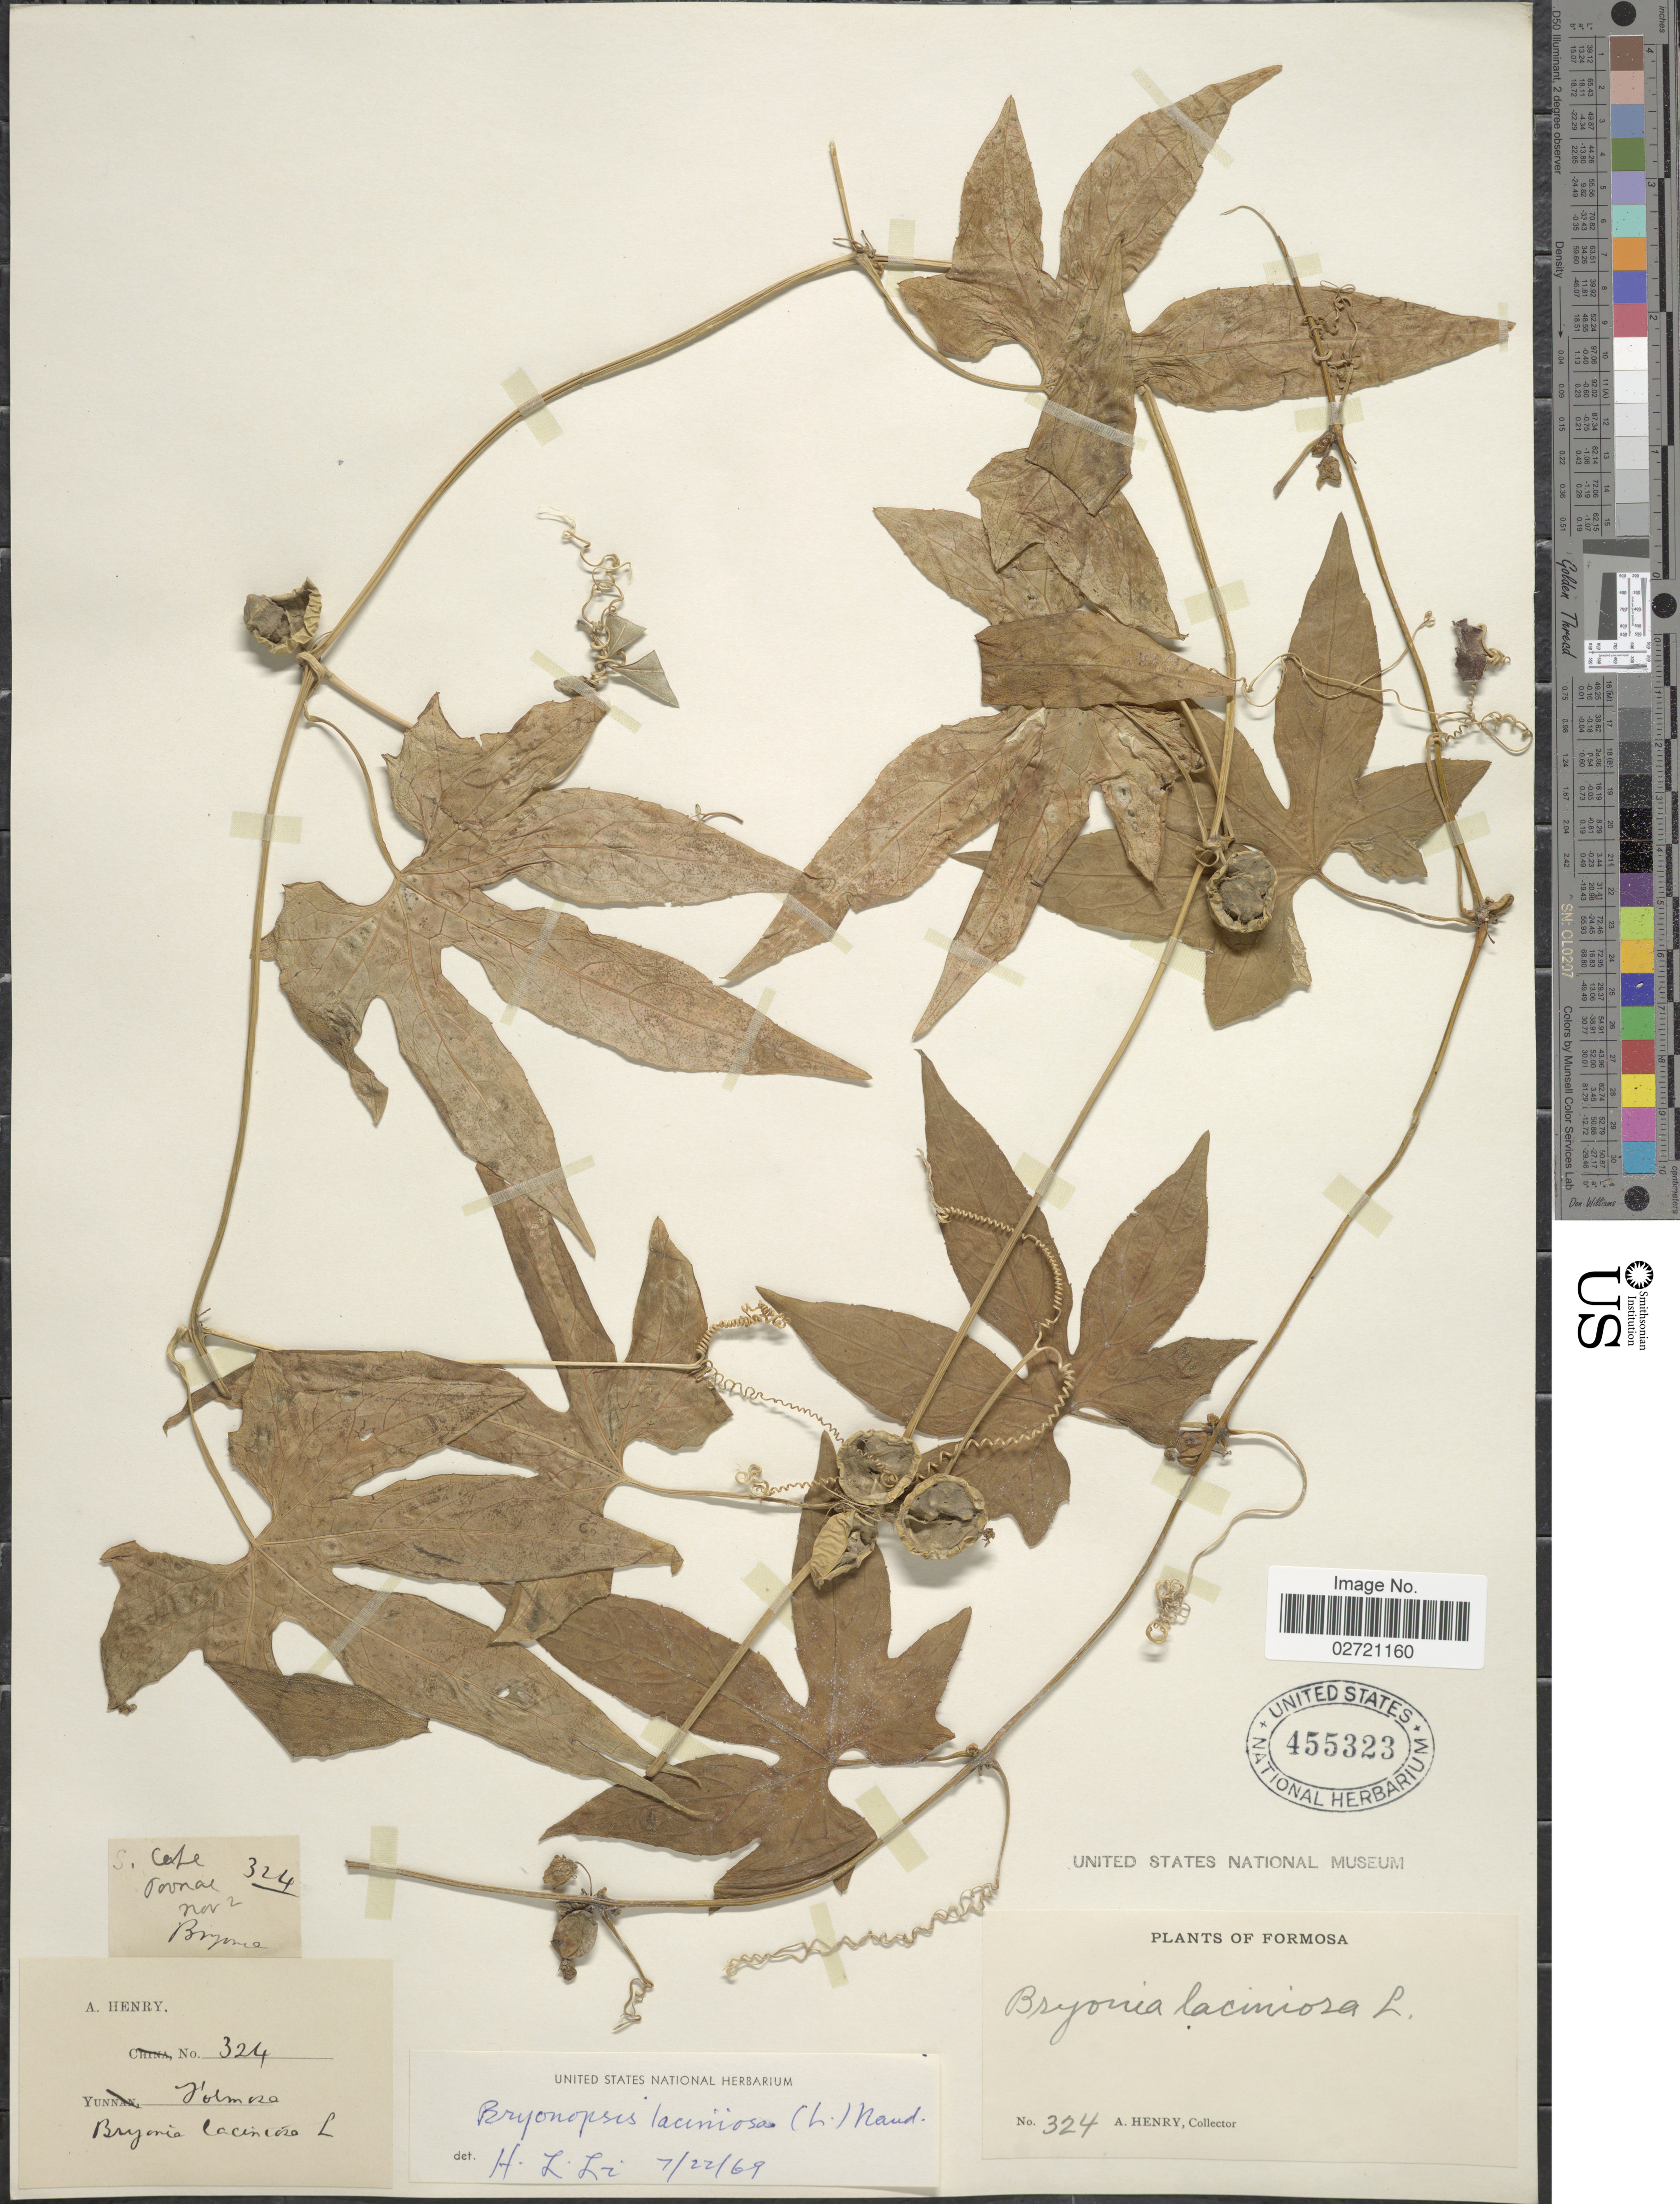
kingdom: Plantae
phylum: Tracheophyta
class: Magnoliopsida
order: Cucurbitales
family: Cucurbitaceae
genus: Diplocyclos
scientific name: Diplocyclos palmatus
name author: (L.) C. Jeffrey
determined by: Strong, Mark T., (BOT), Smithsonian Institution - National Museum of Natural History (UNITED STATES)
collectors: A. Henry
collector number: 324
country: Taiwan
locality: Formosa, S. Cape.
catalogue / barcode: US 455323